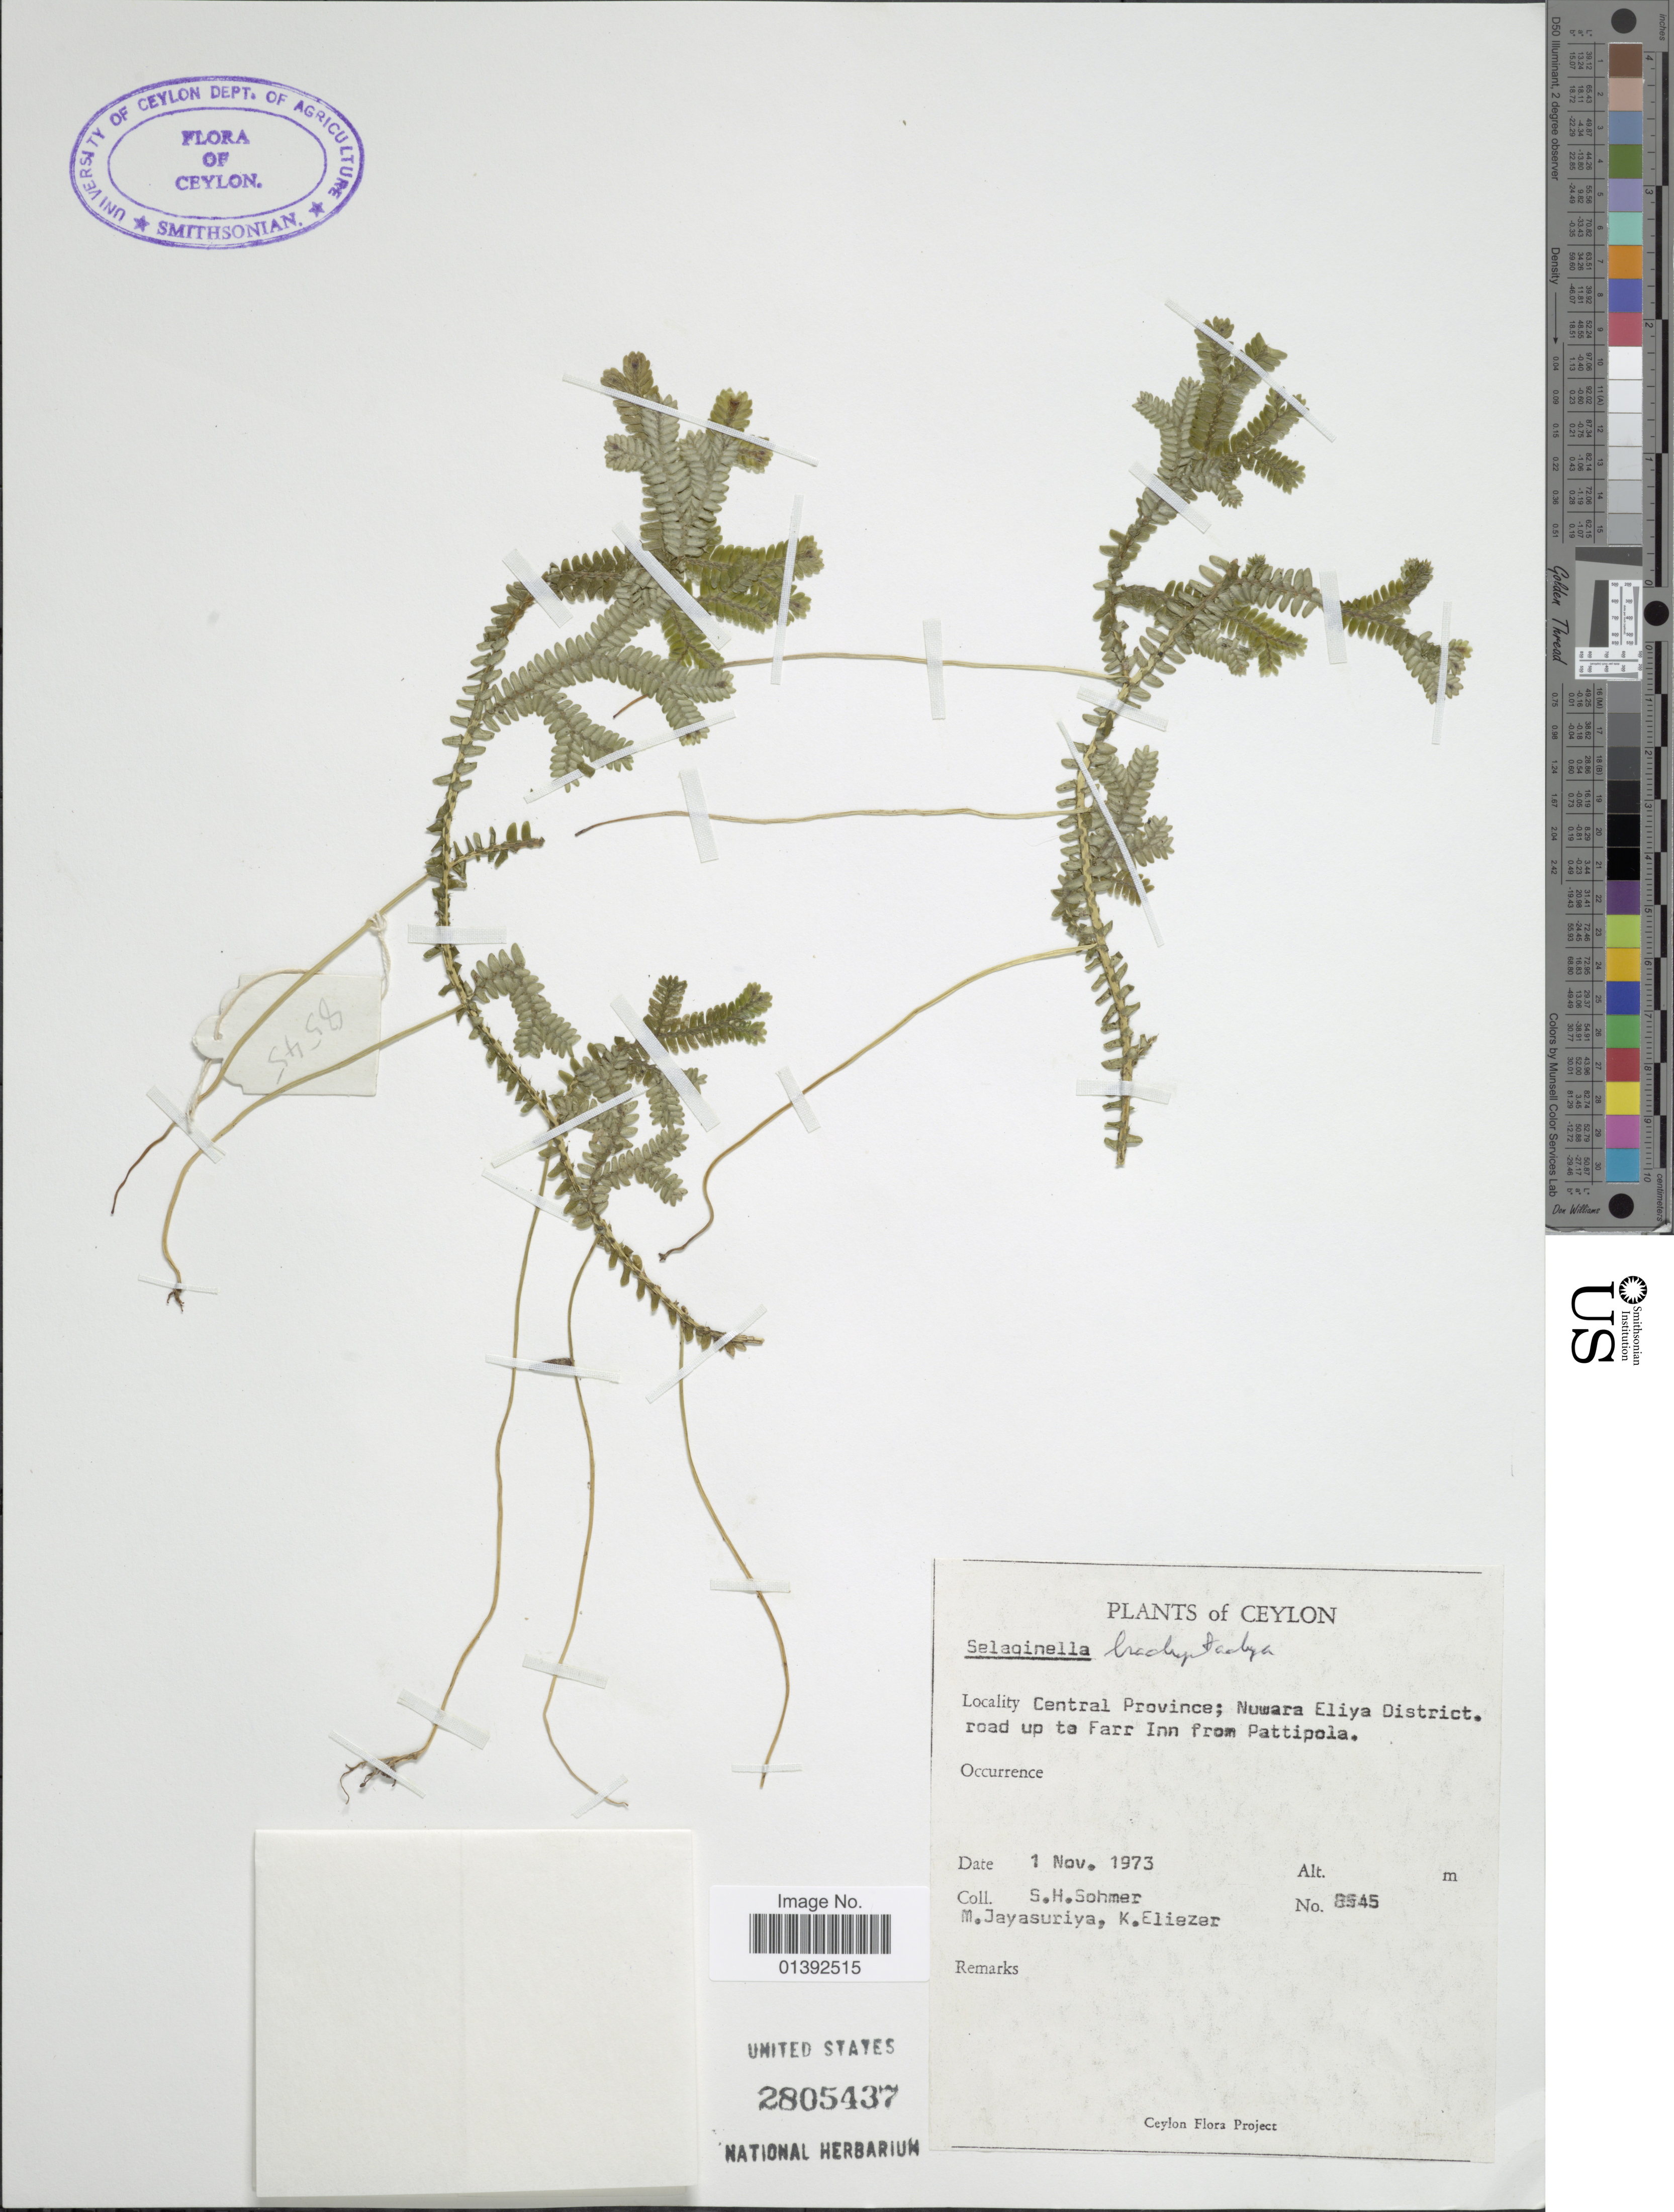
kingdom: Plantae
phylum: Tracheophyta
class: Lycopodiopsida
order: Selaginellales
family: Selaginellaceae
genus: Selaginella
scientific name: Selaginella brachystachya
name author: (Hook. & Grev.) Spring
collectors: S. H. Sohmer, M. Jayasuriya & K. Eliezer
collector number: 8545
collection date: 1973-11-01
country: Sri Lanka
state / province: Central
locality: Ceylon, Nuwara Eliya District, road up to Farr Inn from Pattipola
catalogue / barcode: US 2805437